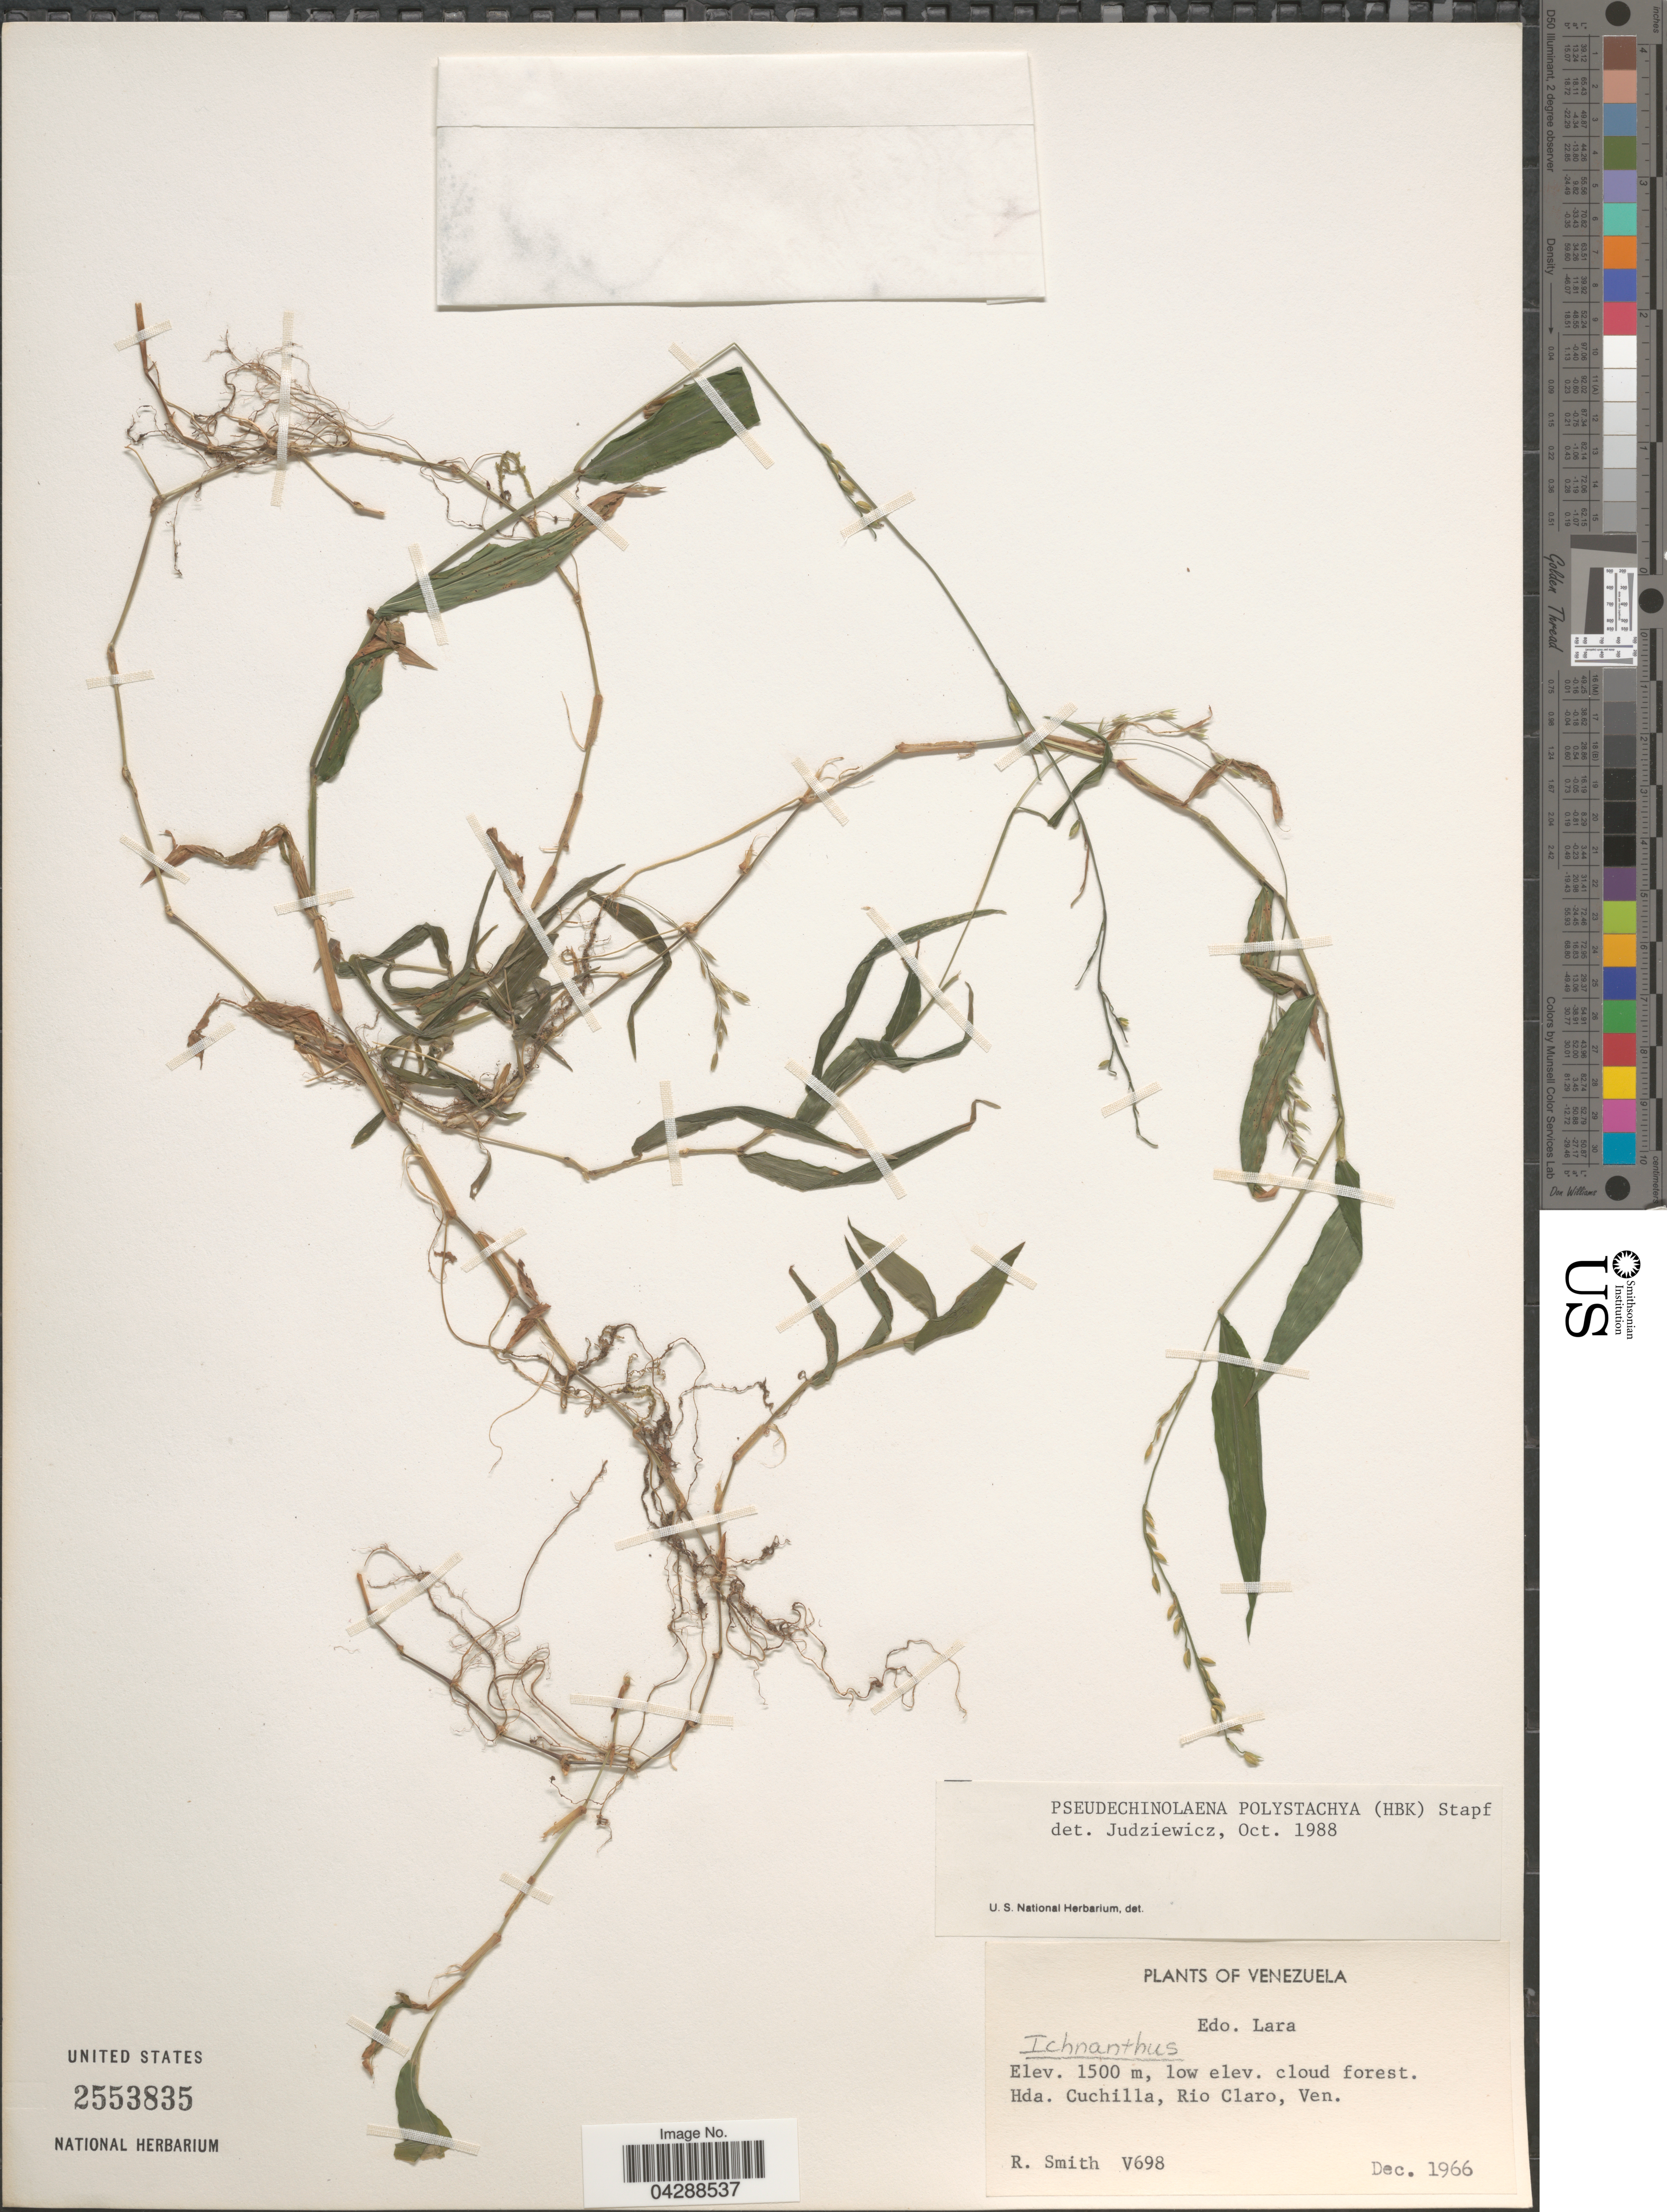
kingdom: Plantae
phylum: Tracheophyta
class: Liliopsida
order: Poales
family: Poaceae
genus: Pseudechinolaena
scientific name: Pseudechinolaena polystachya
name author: (Kunth) Stapf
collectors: R. Smith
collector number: V698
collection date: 1966-12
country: Venezuela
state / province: Lara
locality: Hda. Cuchilla, Rio Claro.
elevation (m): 1500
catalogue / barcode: US 2553835